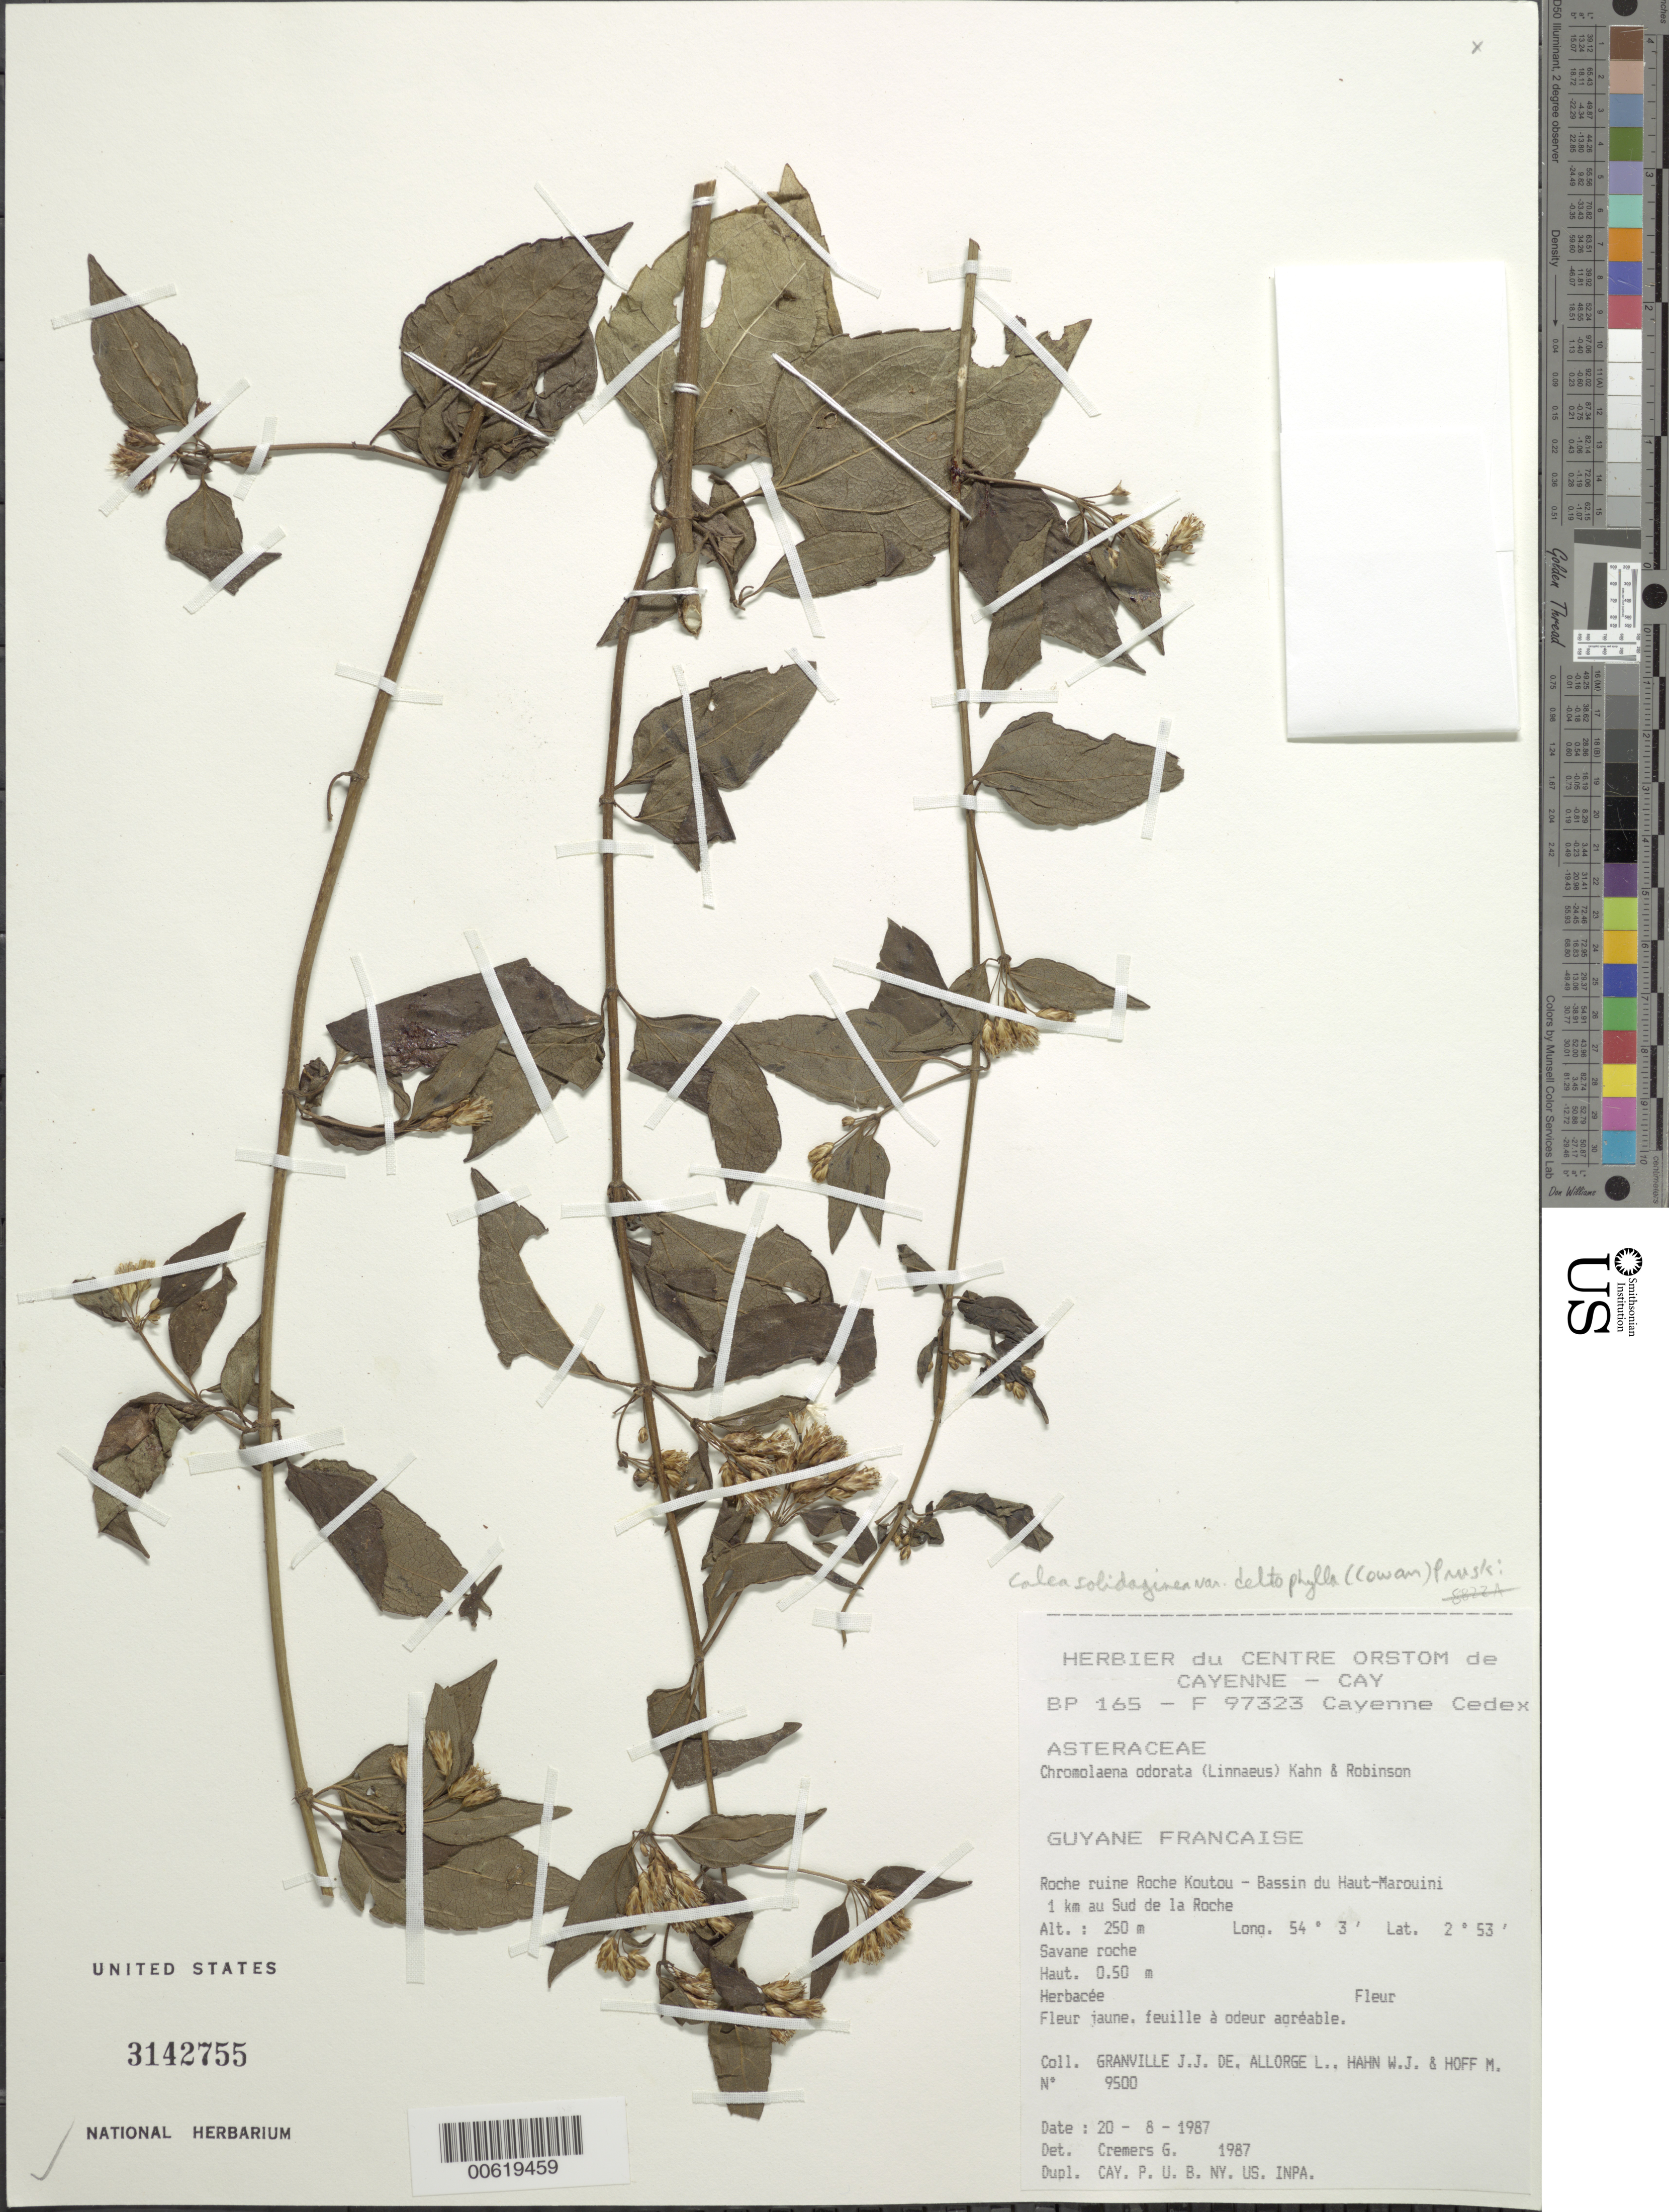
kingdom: Plantae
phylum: Tracheophyta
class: Magnoliopsida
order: Asterales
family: Asteraceae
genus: Calea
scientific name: Calea solidaginea subsp. deltophylla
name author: (R.S. Cowan) Pruski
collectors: J.-J. de Granville, L. Allorge, W. J. Hahn & M. Hoff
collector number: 9500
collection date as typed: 20-Aug-87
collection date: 1987-08-20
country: French Guiana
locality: Roche Koutou, Bassin du Haut-Marouini, 1 km au Sud de la Roche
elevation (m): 250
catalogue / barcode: US 3142755